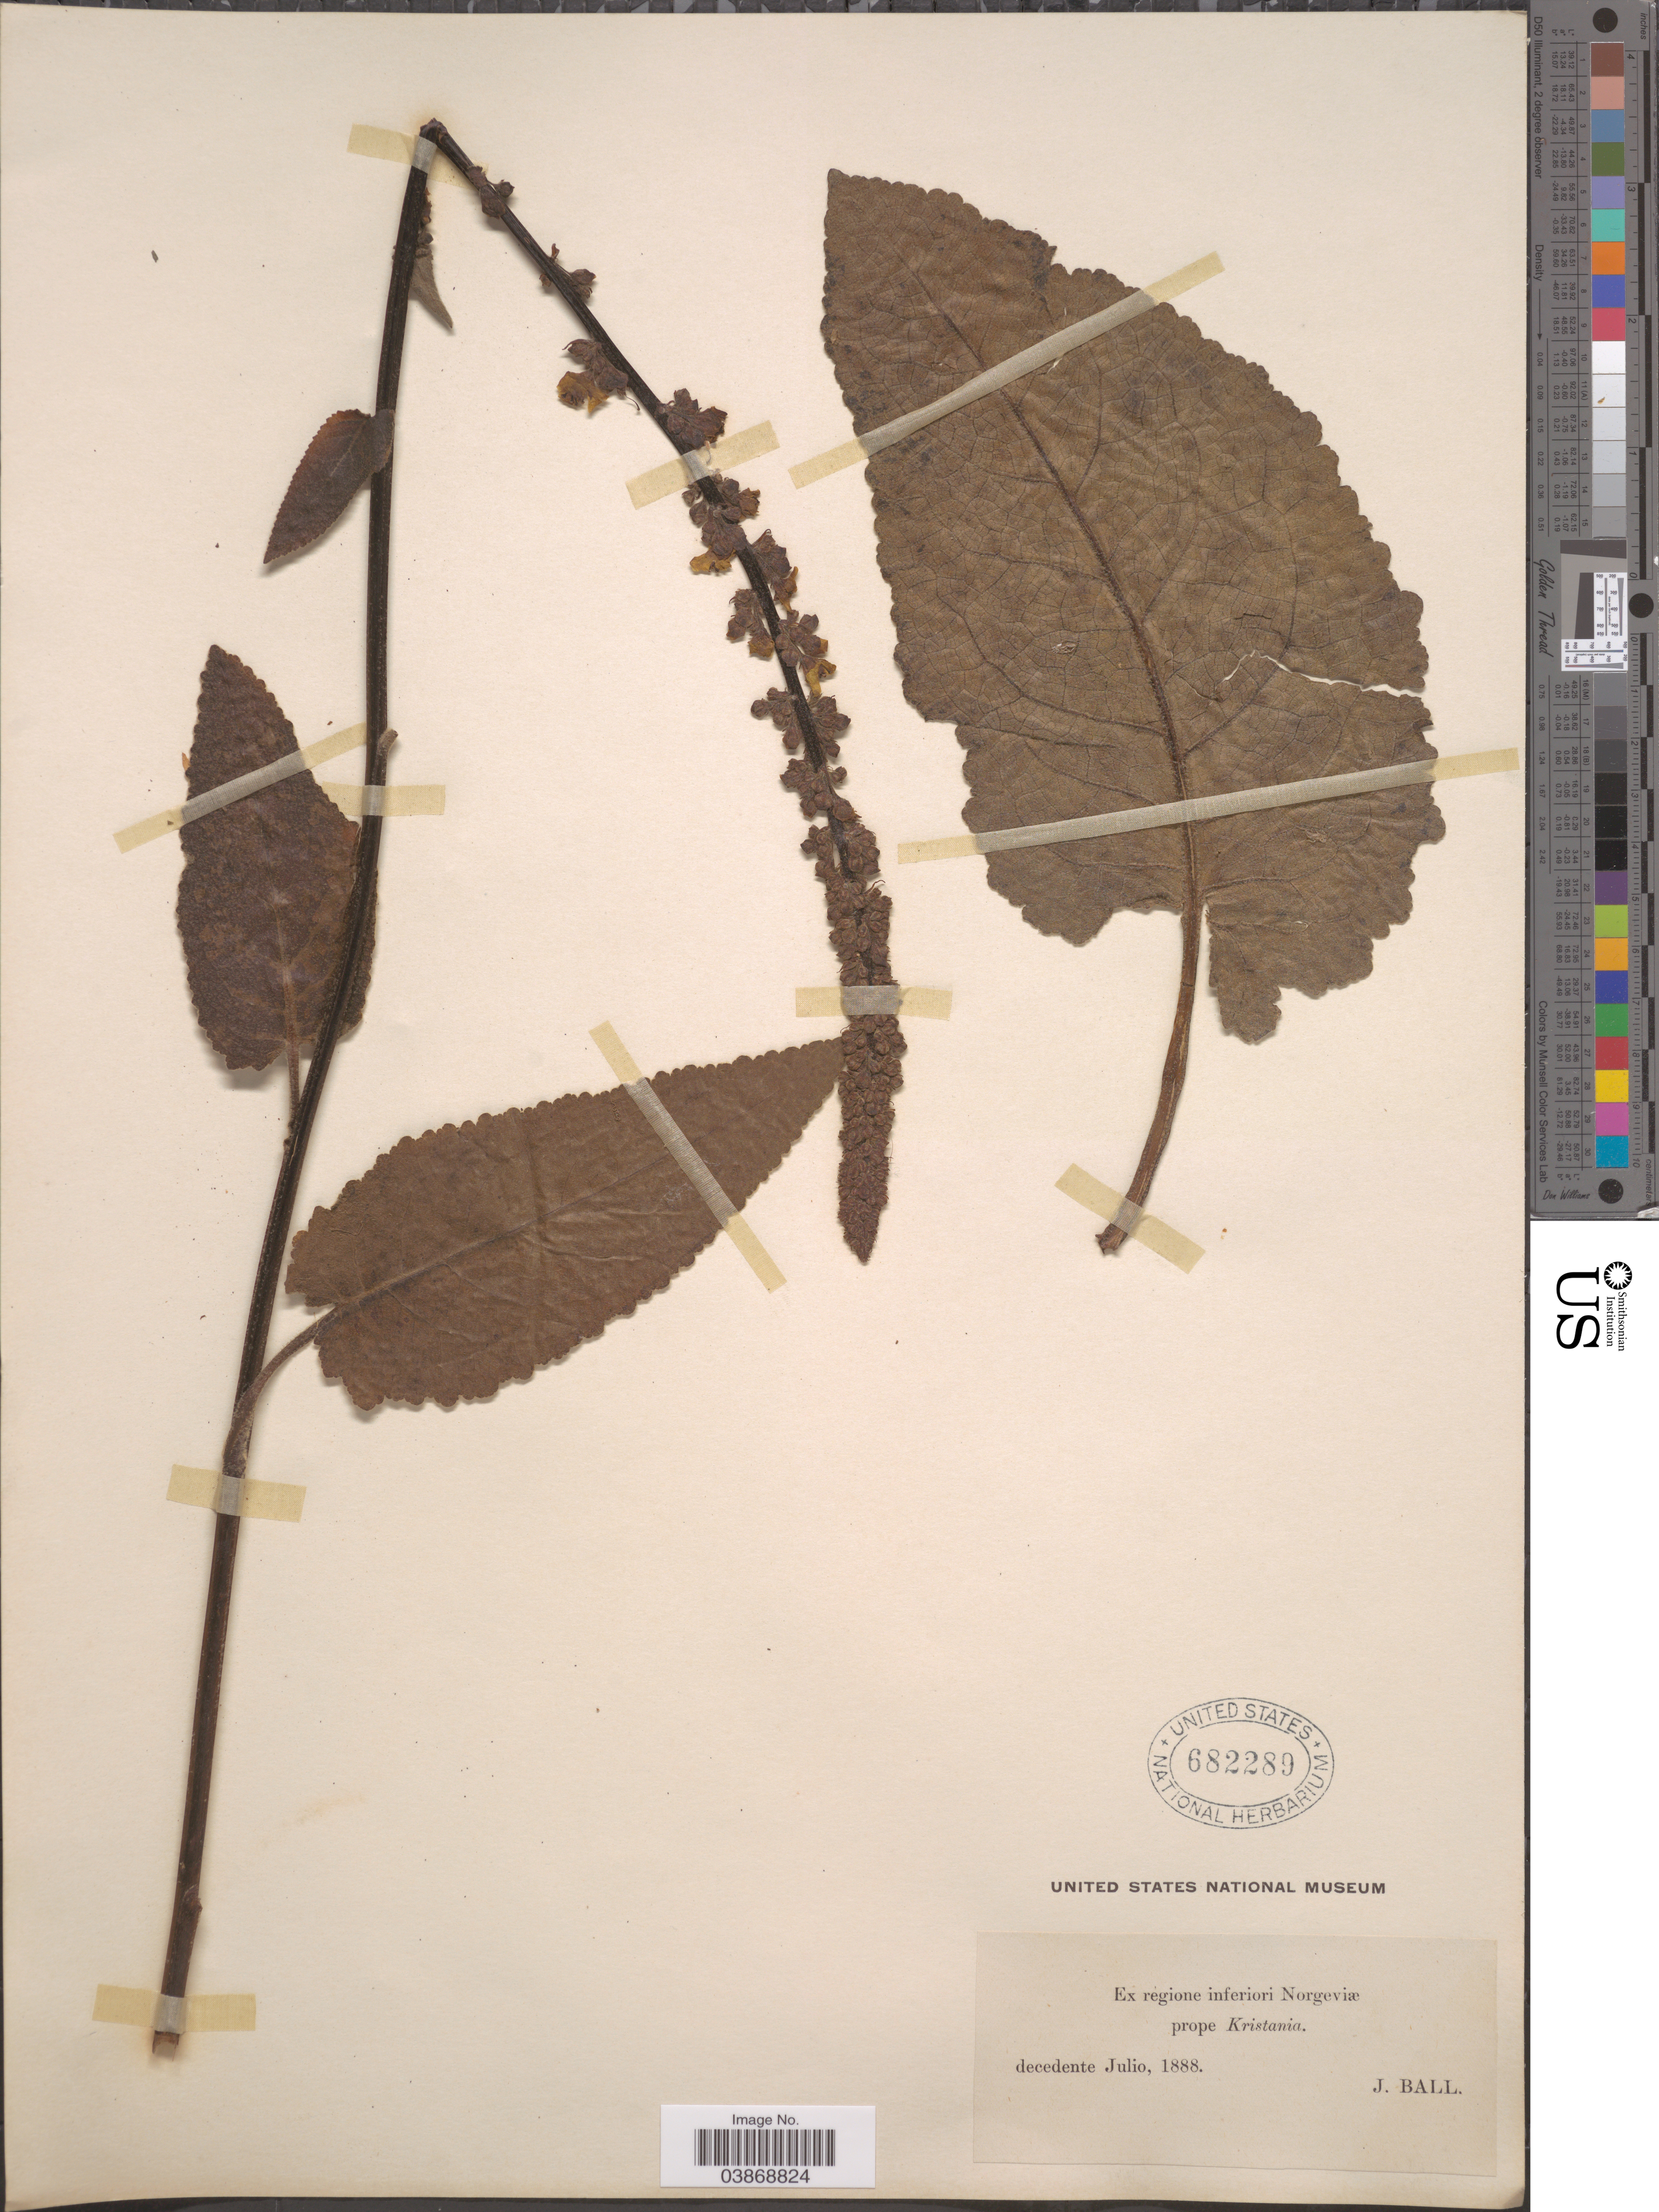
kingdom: Plantae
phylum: Tracheophyta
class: Magnoliopsida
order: Lamiales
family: Scrophulariaceae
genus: Verbascum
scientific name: Verbascum sp.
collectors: J. Ball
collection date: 1888-07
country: Norway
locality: Ex regione inferiori Norgeviæ prope Kristania.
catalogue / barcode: US 682289